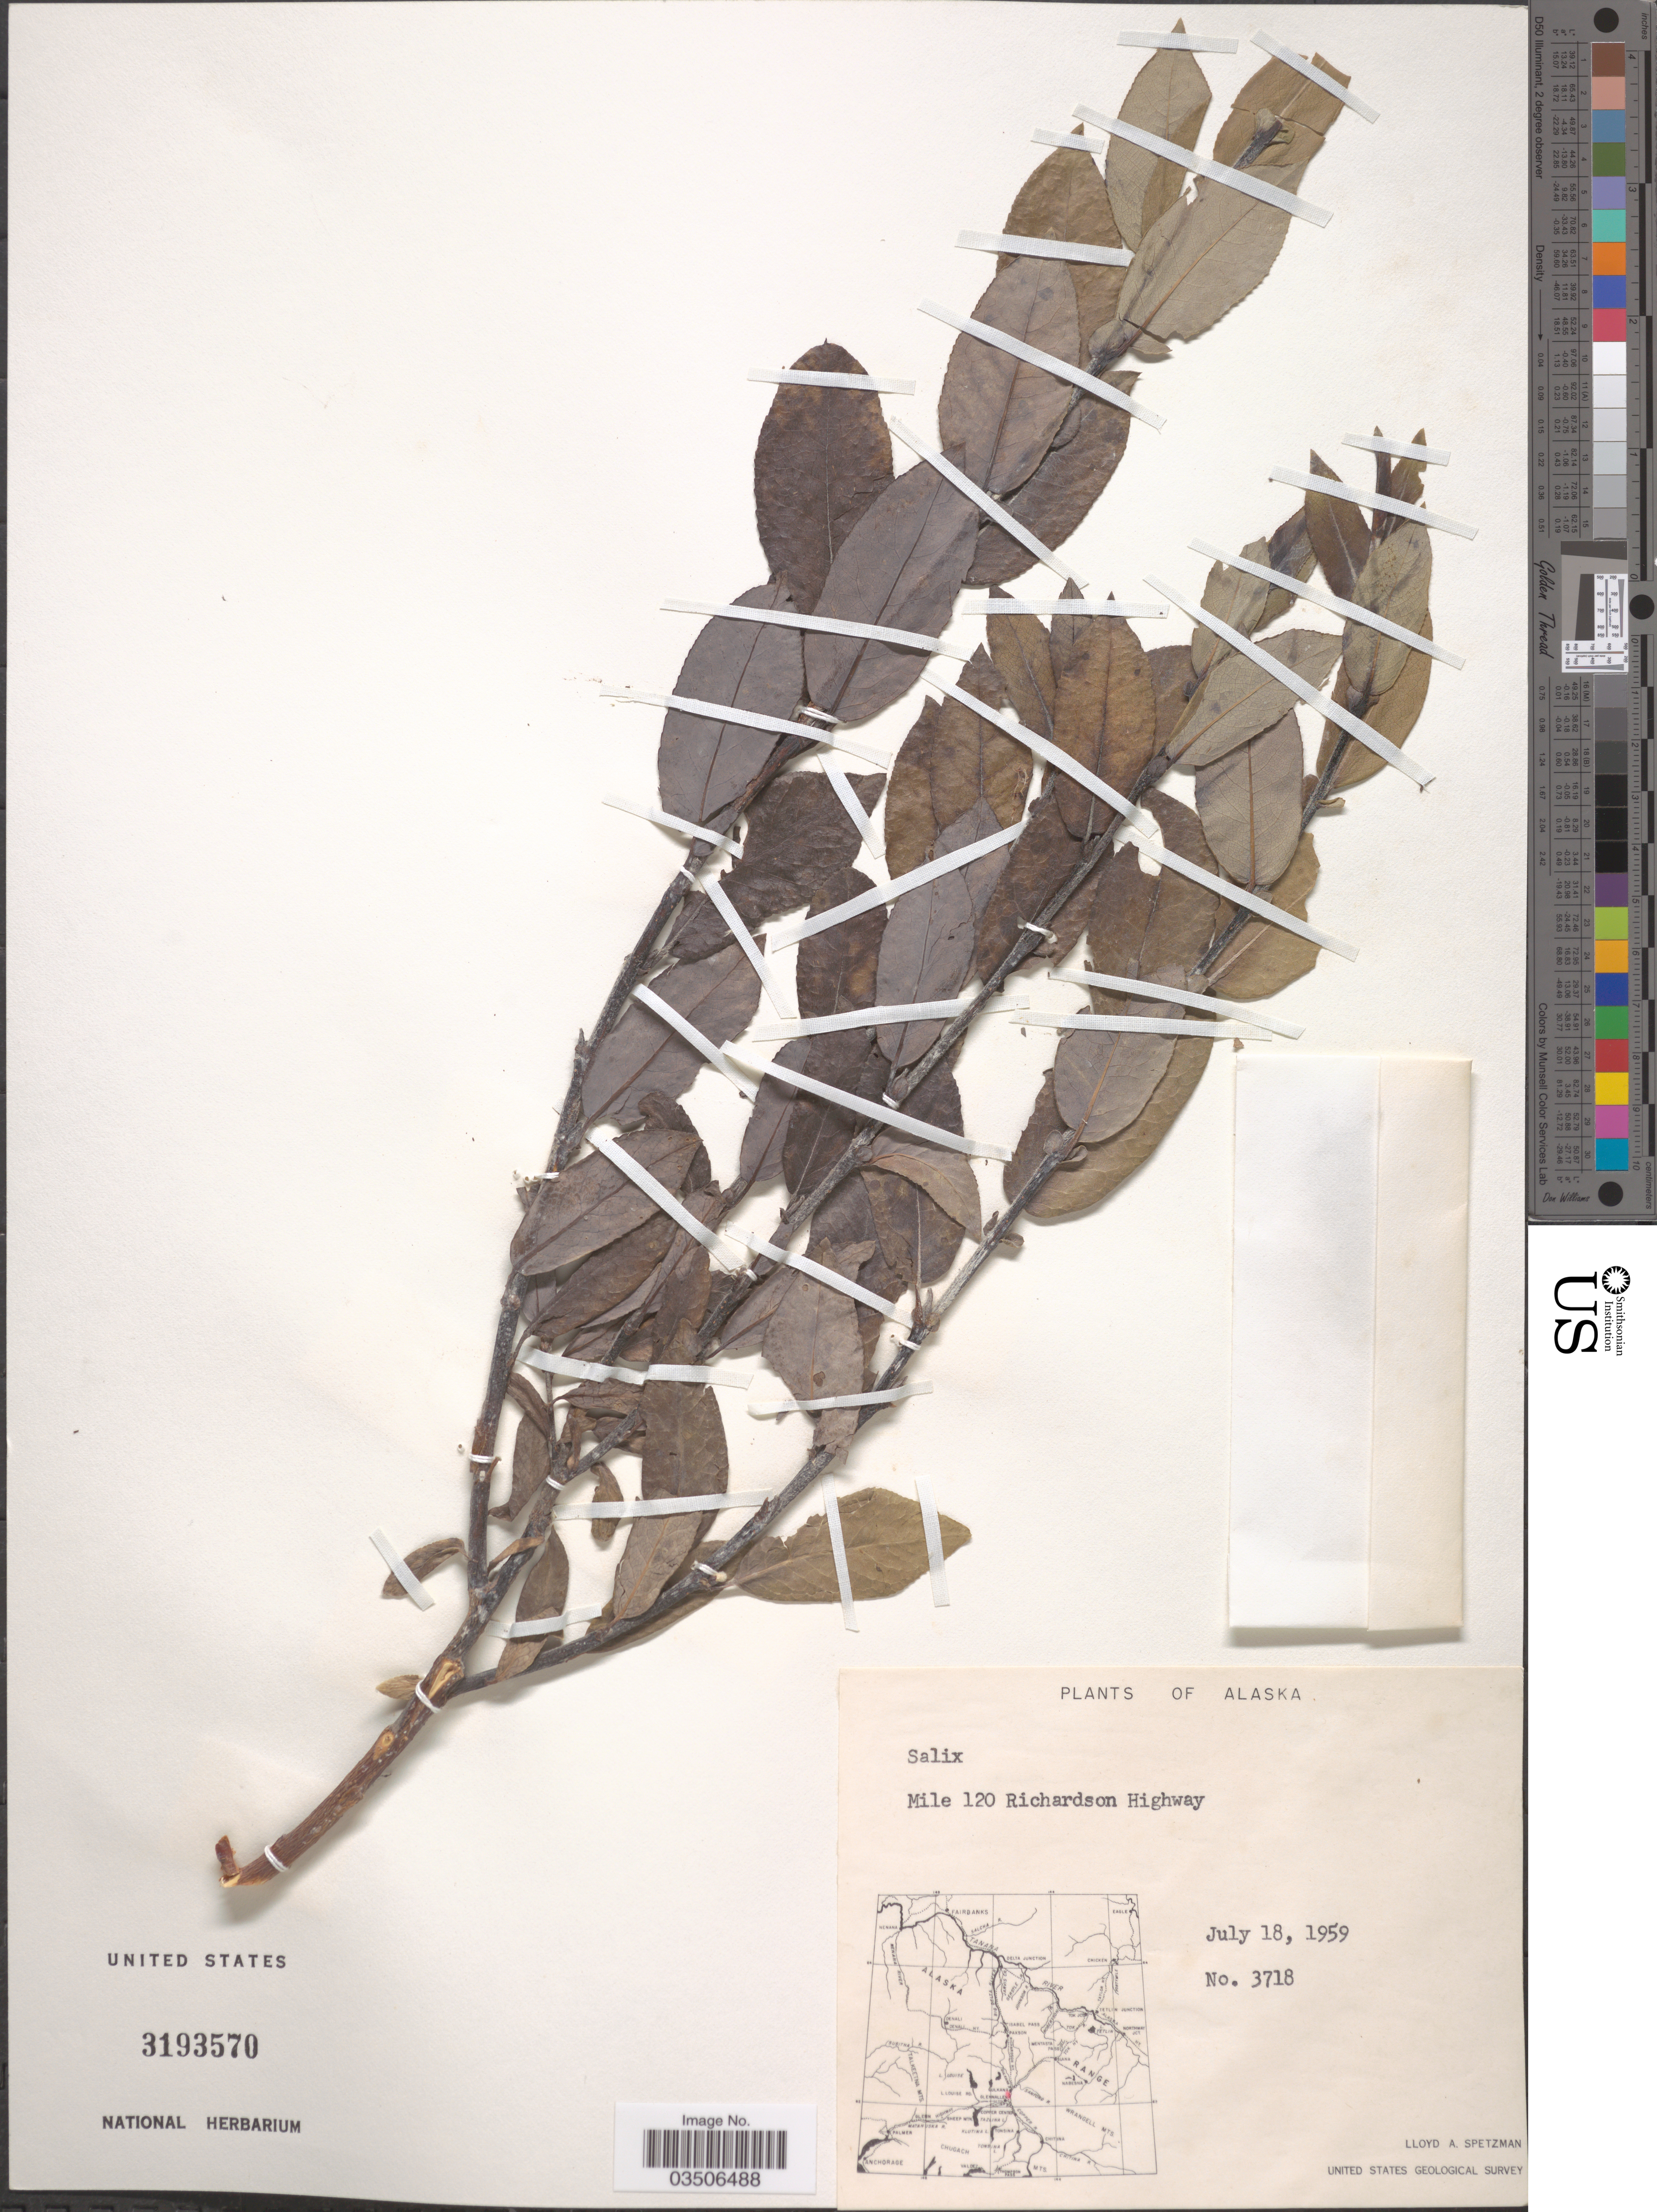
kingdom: Plantae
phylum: Tracheophyta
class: Magnoliopsida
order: Malpighiales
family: Salicaceae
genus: Salix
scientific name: Salix cordata x S. sericea Marshall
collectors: L. Spetzman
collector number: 3718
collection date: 1959-07-18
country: United States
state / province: Alaska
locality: Mile 120 Richardson Highway.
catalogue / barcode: US 3193570